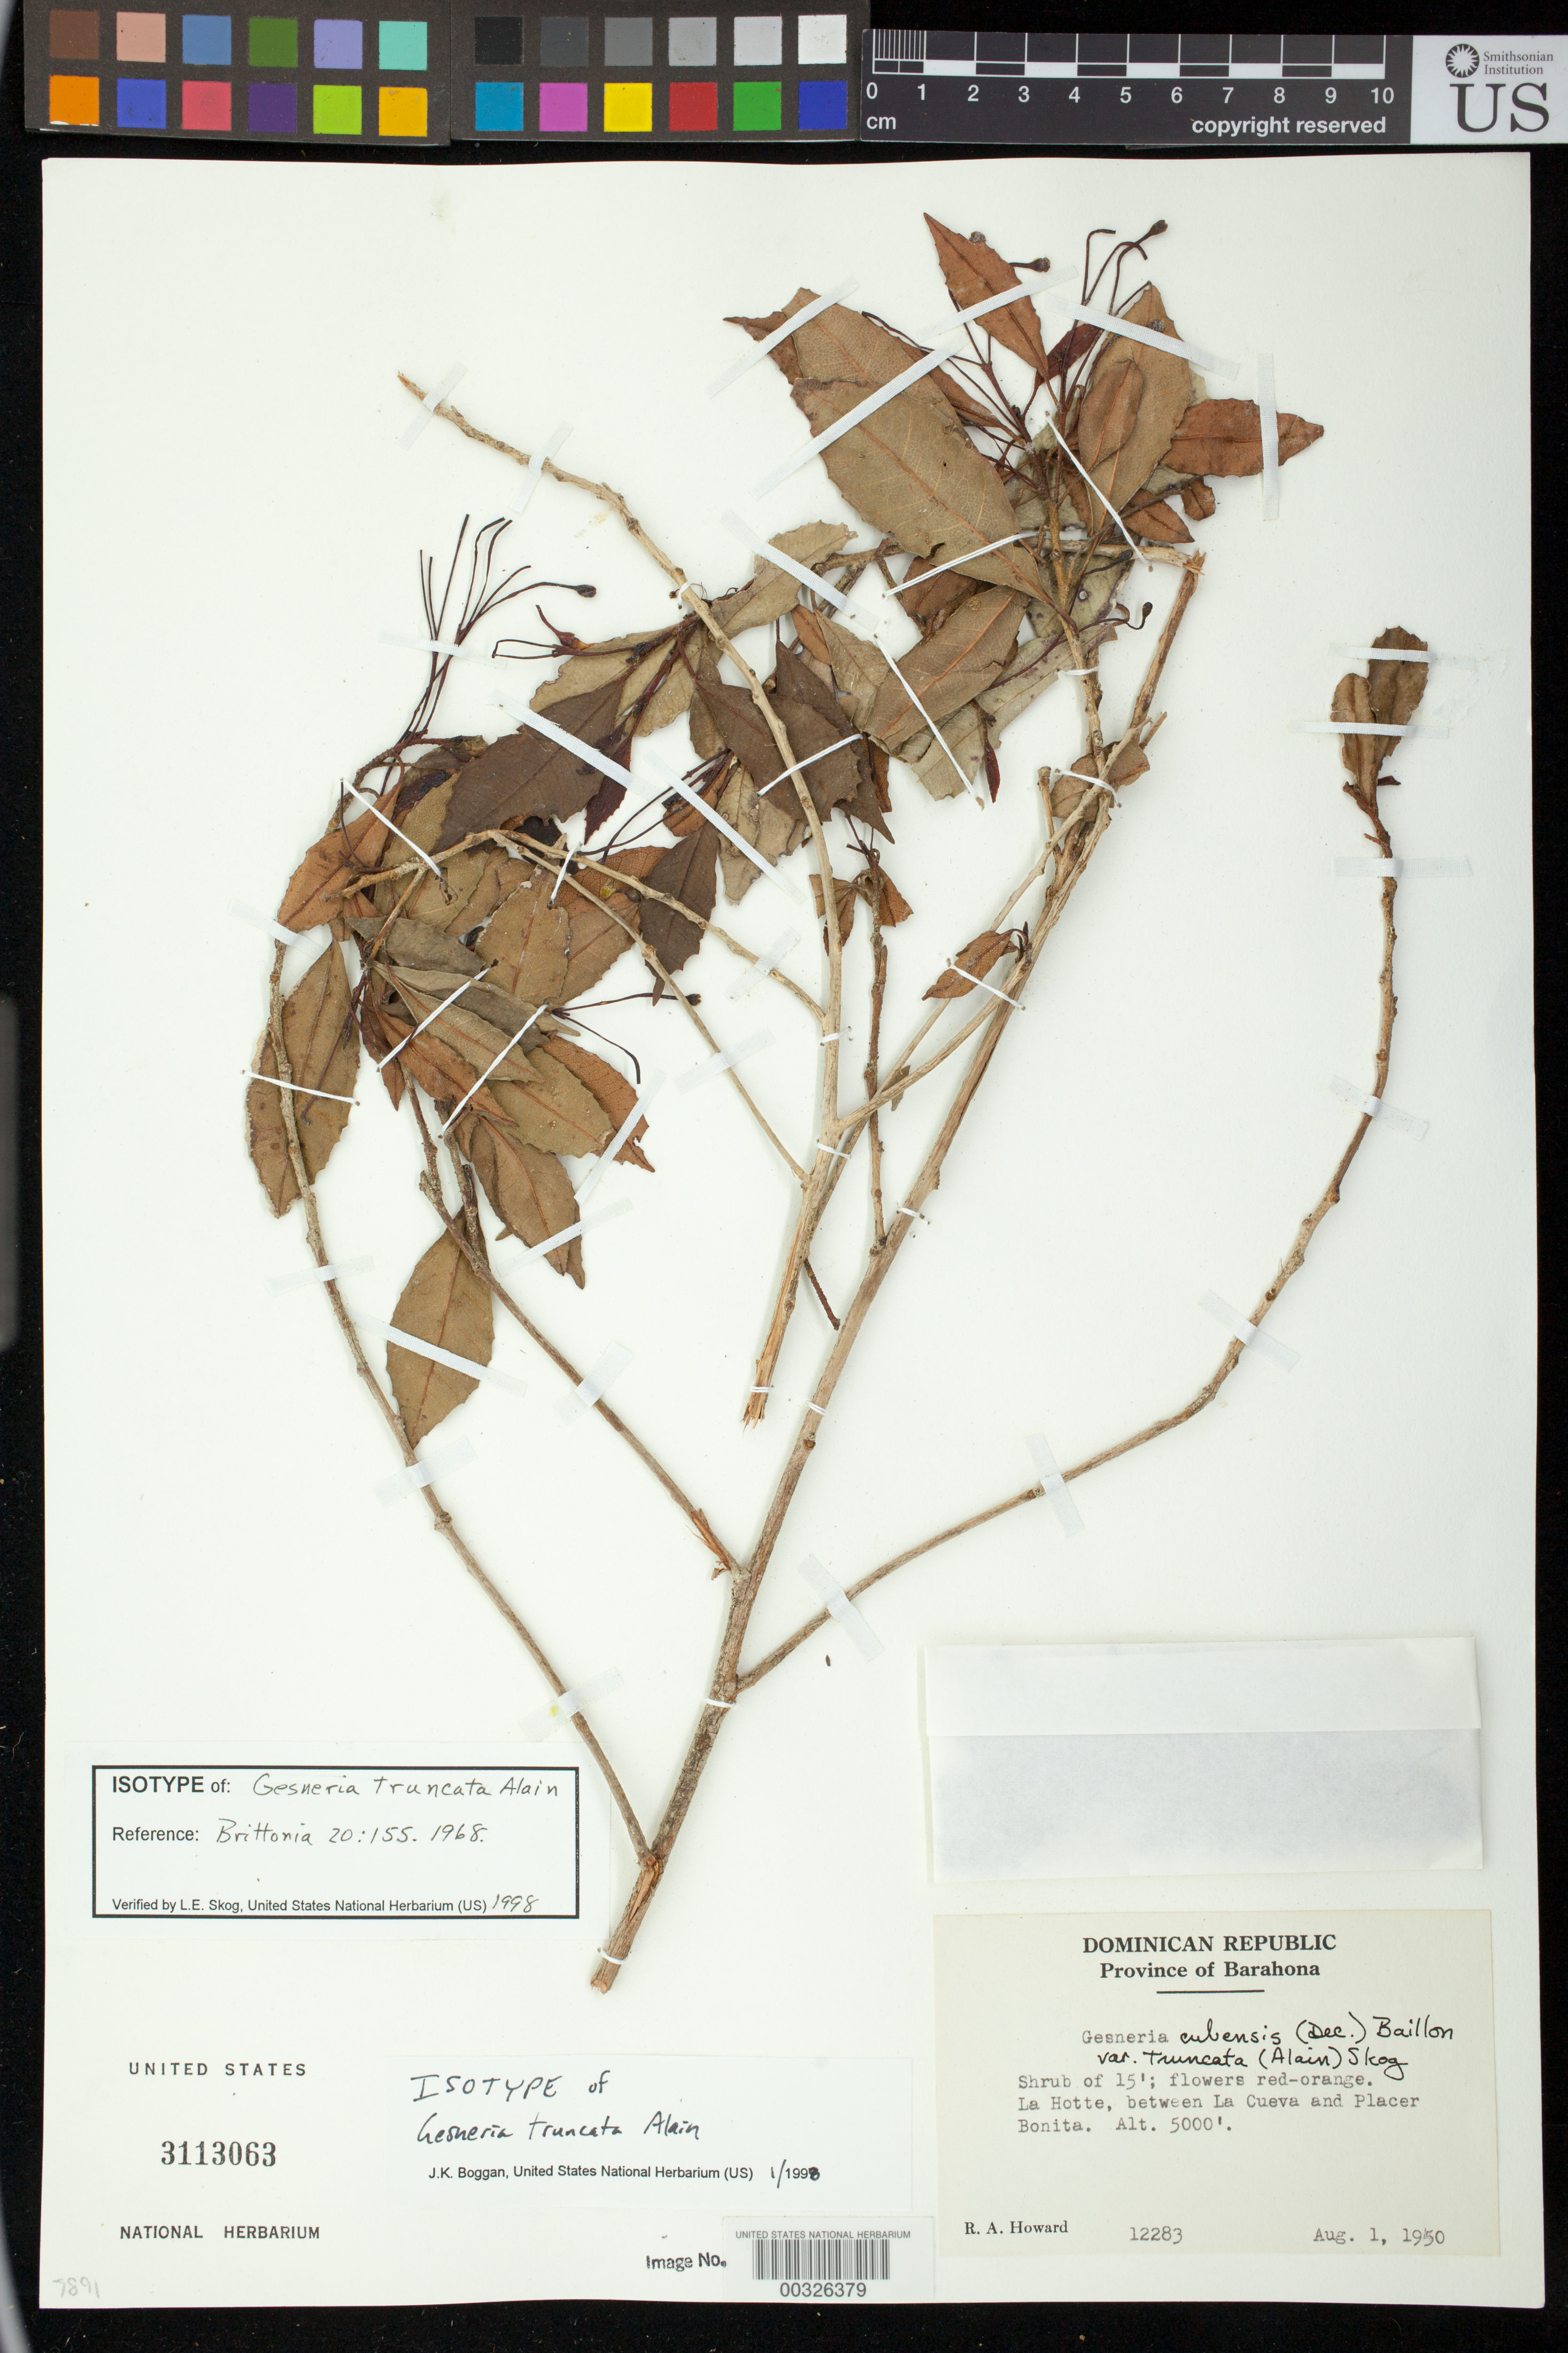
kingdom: Plantae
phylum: Tracheophyta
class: Magnoliopsida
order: Lamiales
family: Gesneriaceae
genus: Gesneria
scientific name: Gesneria truncata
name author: Alain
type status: Isotype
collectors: R. A. Howard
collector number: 12283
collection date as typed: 01 Aug 1950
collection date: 1950-08-01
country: Dominican Republic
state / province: Barahona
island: Hispaniola Island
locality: La Hotte, between La Cueva and Placer Bonita.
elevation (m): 1524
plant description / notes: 2 US duplicates labeled as Howard 12283 bear slightly different label data (locality & elevation). Only this sheet (USNH 3113063) precisely matches the holotype at NY.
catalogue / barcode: US 3113063